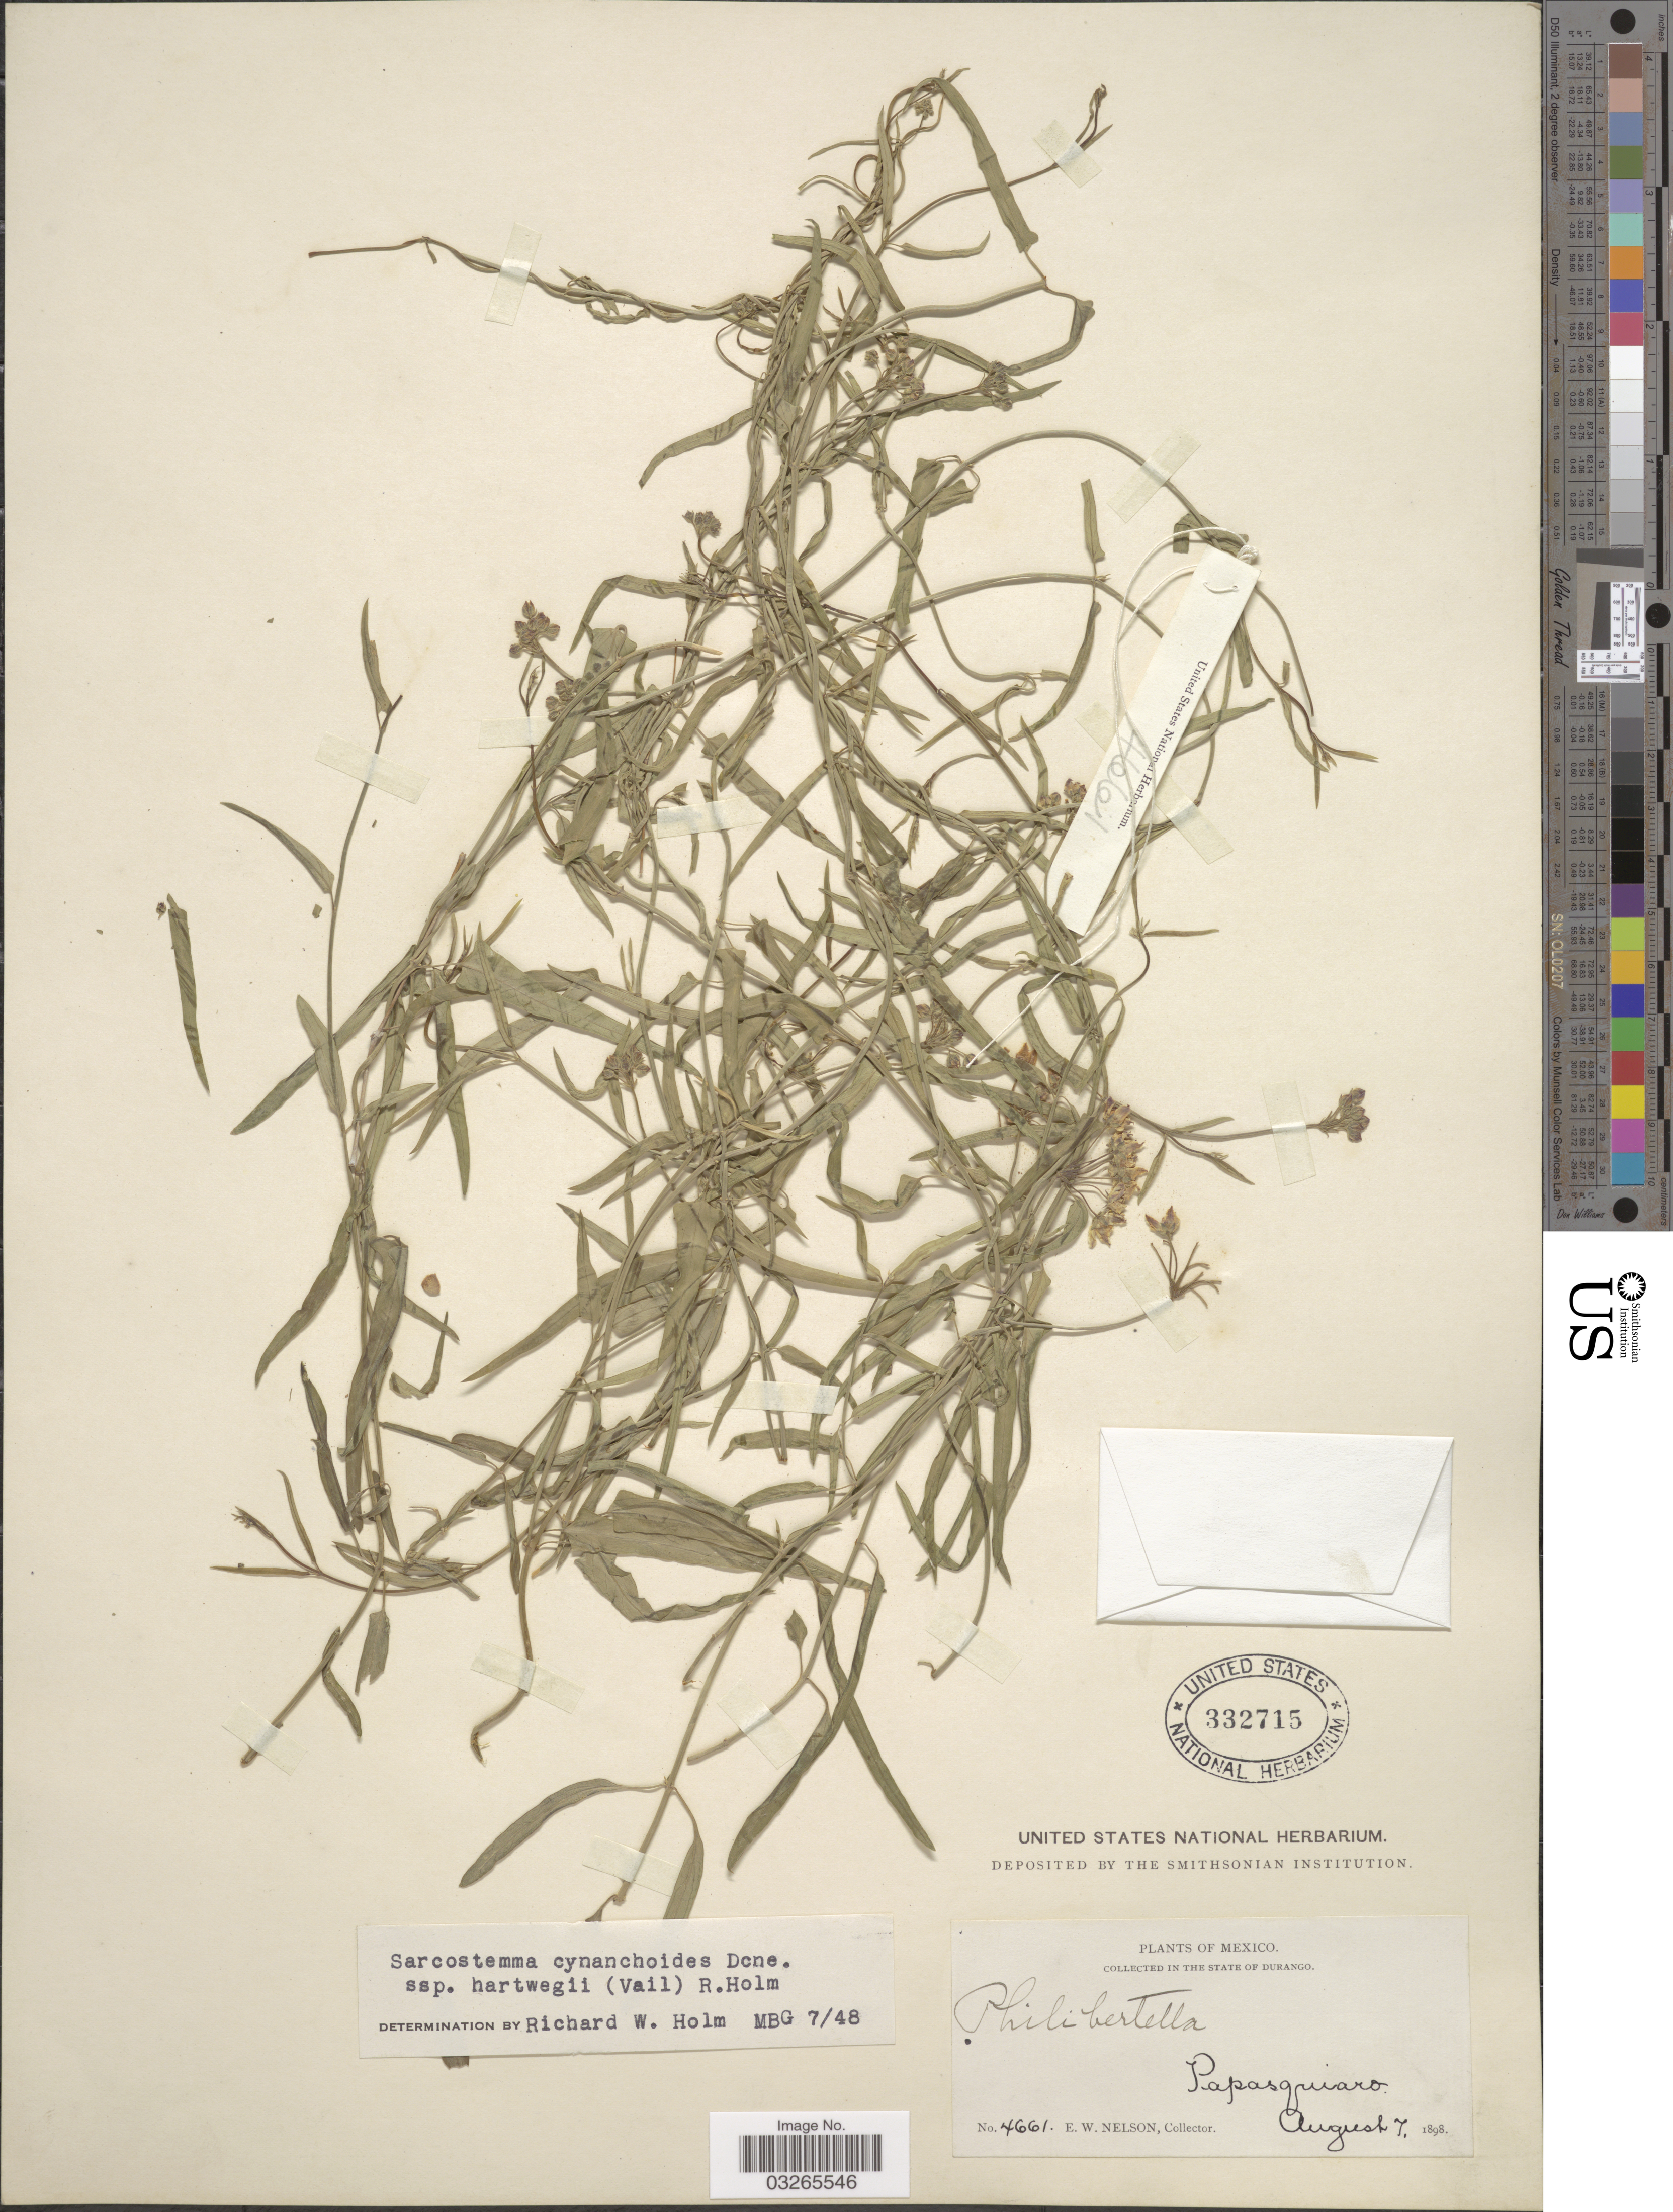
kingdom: Plantae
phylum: Tracheophyta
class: Magnoliopsida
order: Gentianales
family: Apocynaceae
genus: Sarcostemma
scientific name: Sarcostemma cynanchoides subsp. hartwegii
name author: (Vail) R.W. Holm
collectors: E. W. Nelson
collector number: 4661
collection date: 1898-08-07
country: Mexico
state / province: Durango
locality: In The State of Durango, Papasquiaro.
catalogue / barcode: US 332715